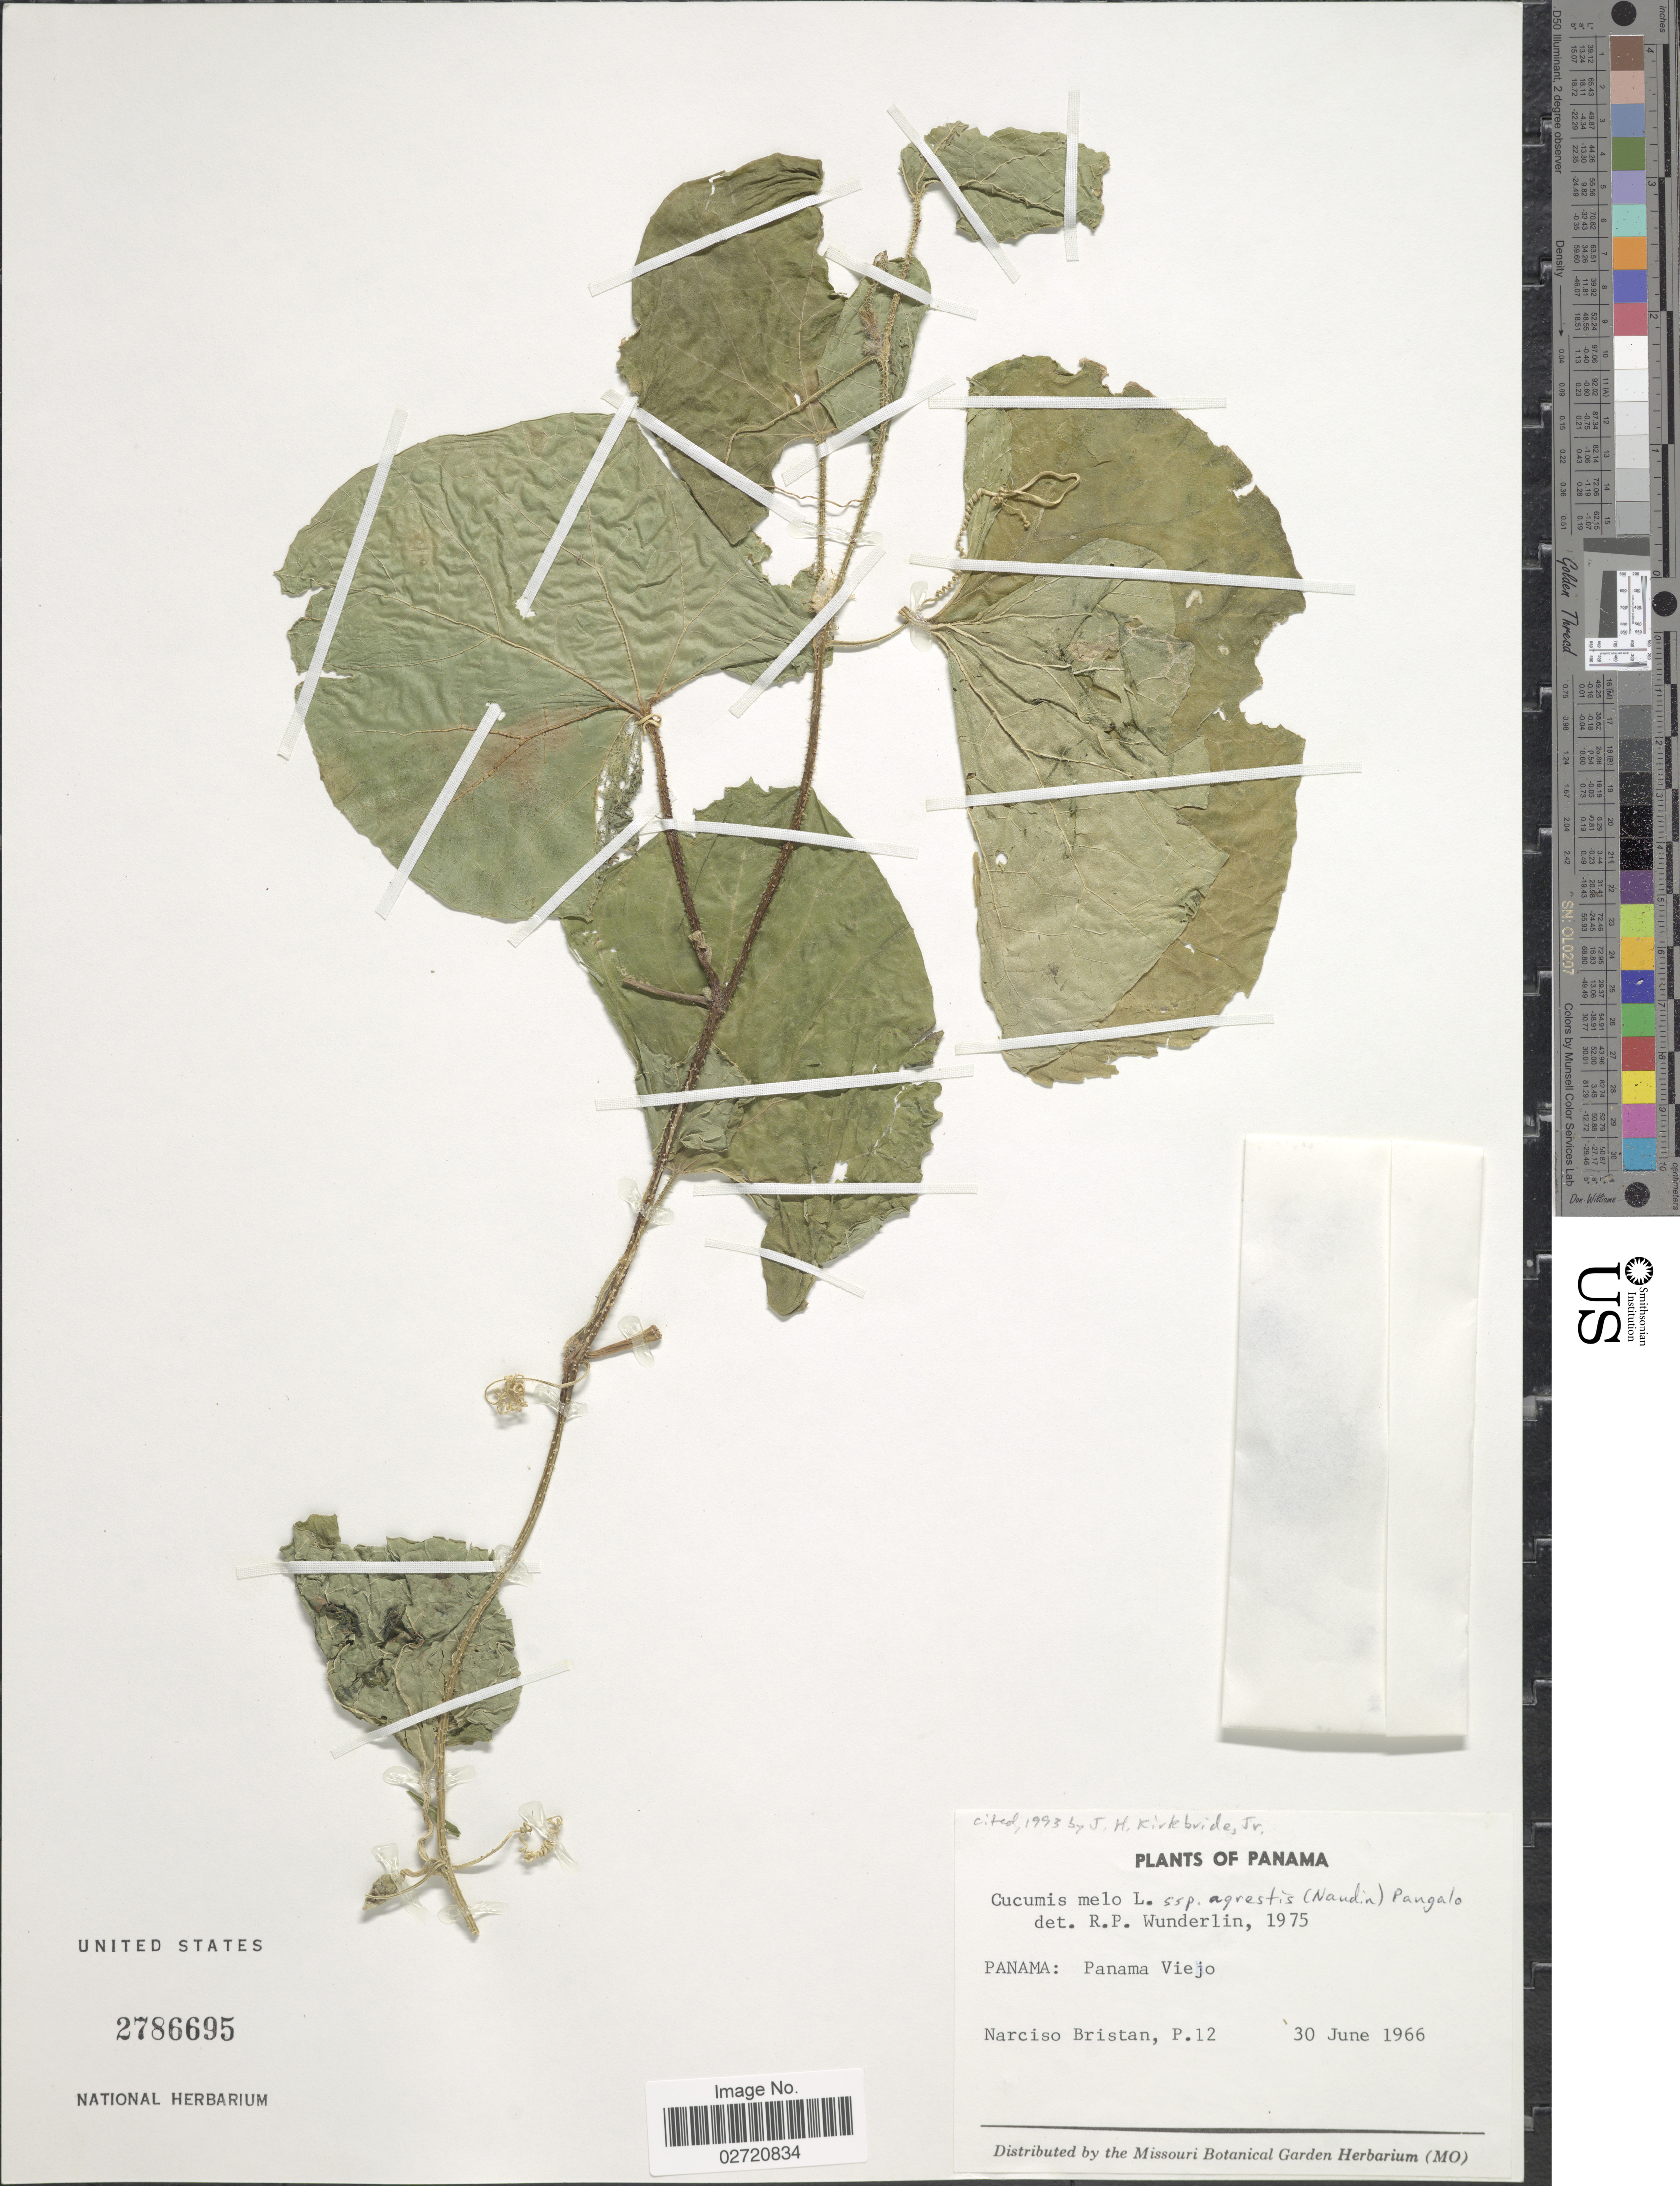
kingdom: Plantae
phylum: Tracheophyta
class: Magnoliopsida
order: Cucurbitales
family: Cucurbitaceae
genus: Cucumis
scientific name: Cucumis melo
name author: L.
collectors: N. Bristan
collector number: P012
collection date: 1966-06-30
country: Panama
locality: Panama Viejo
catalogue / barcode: US 2786695